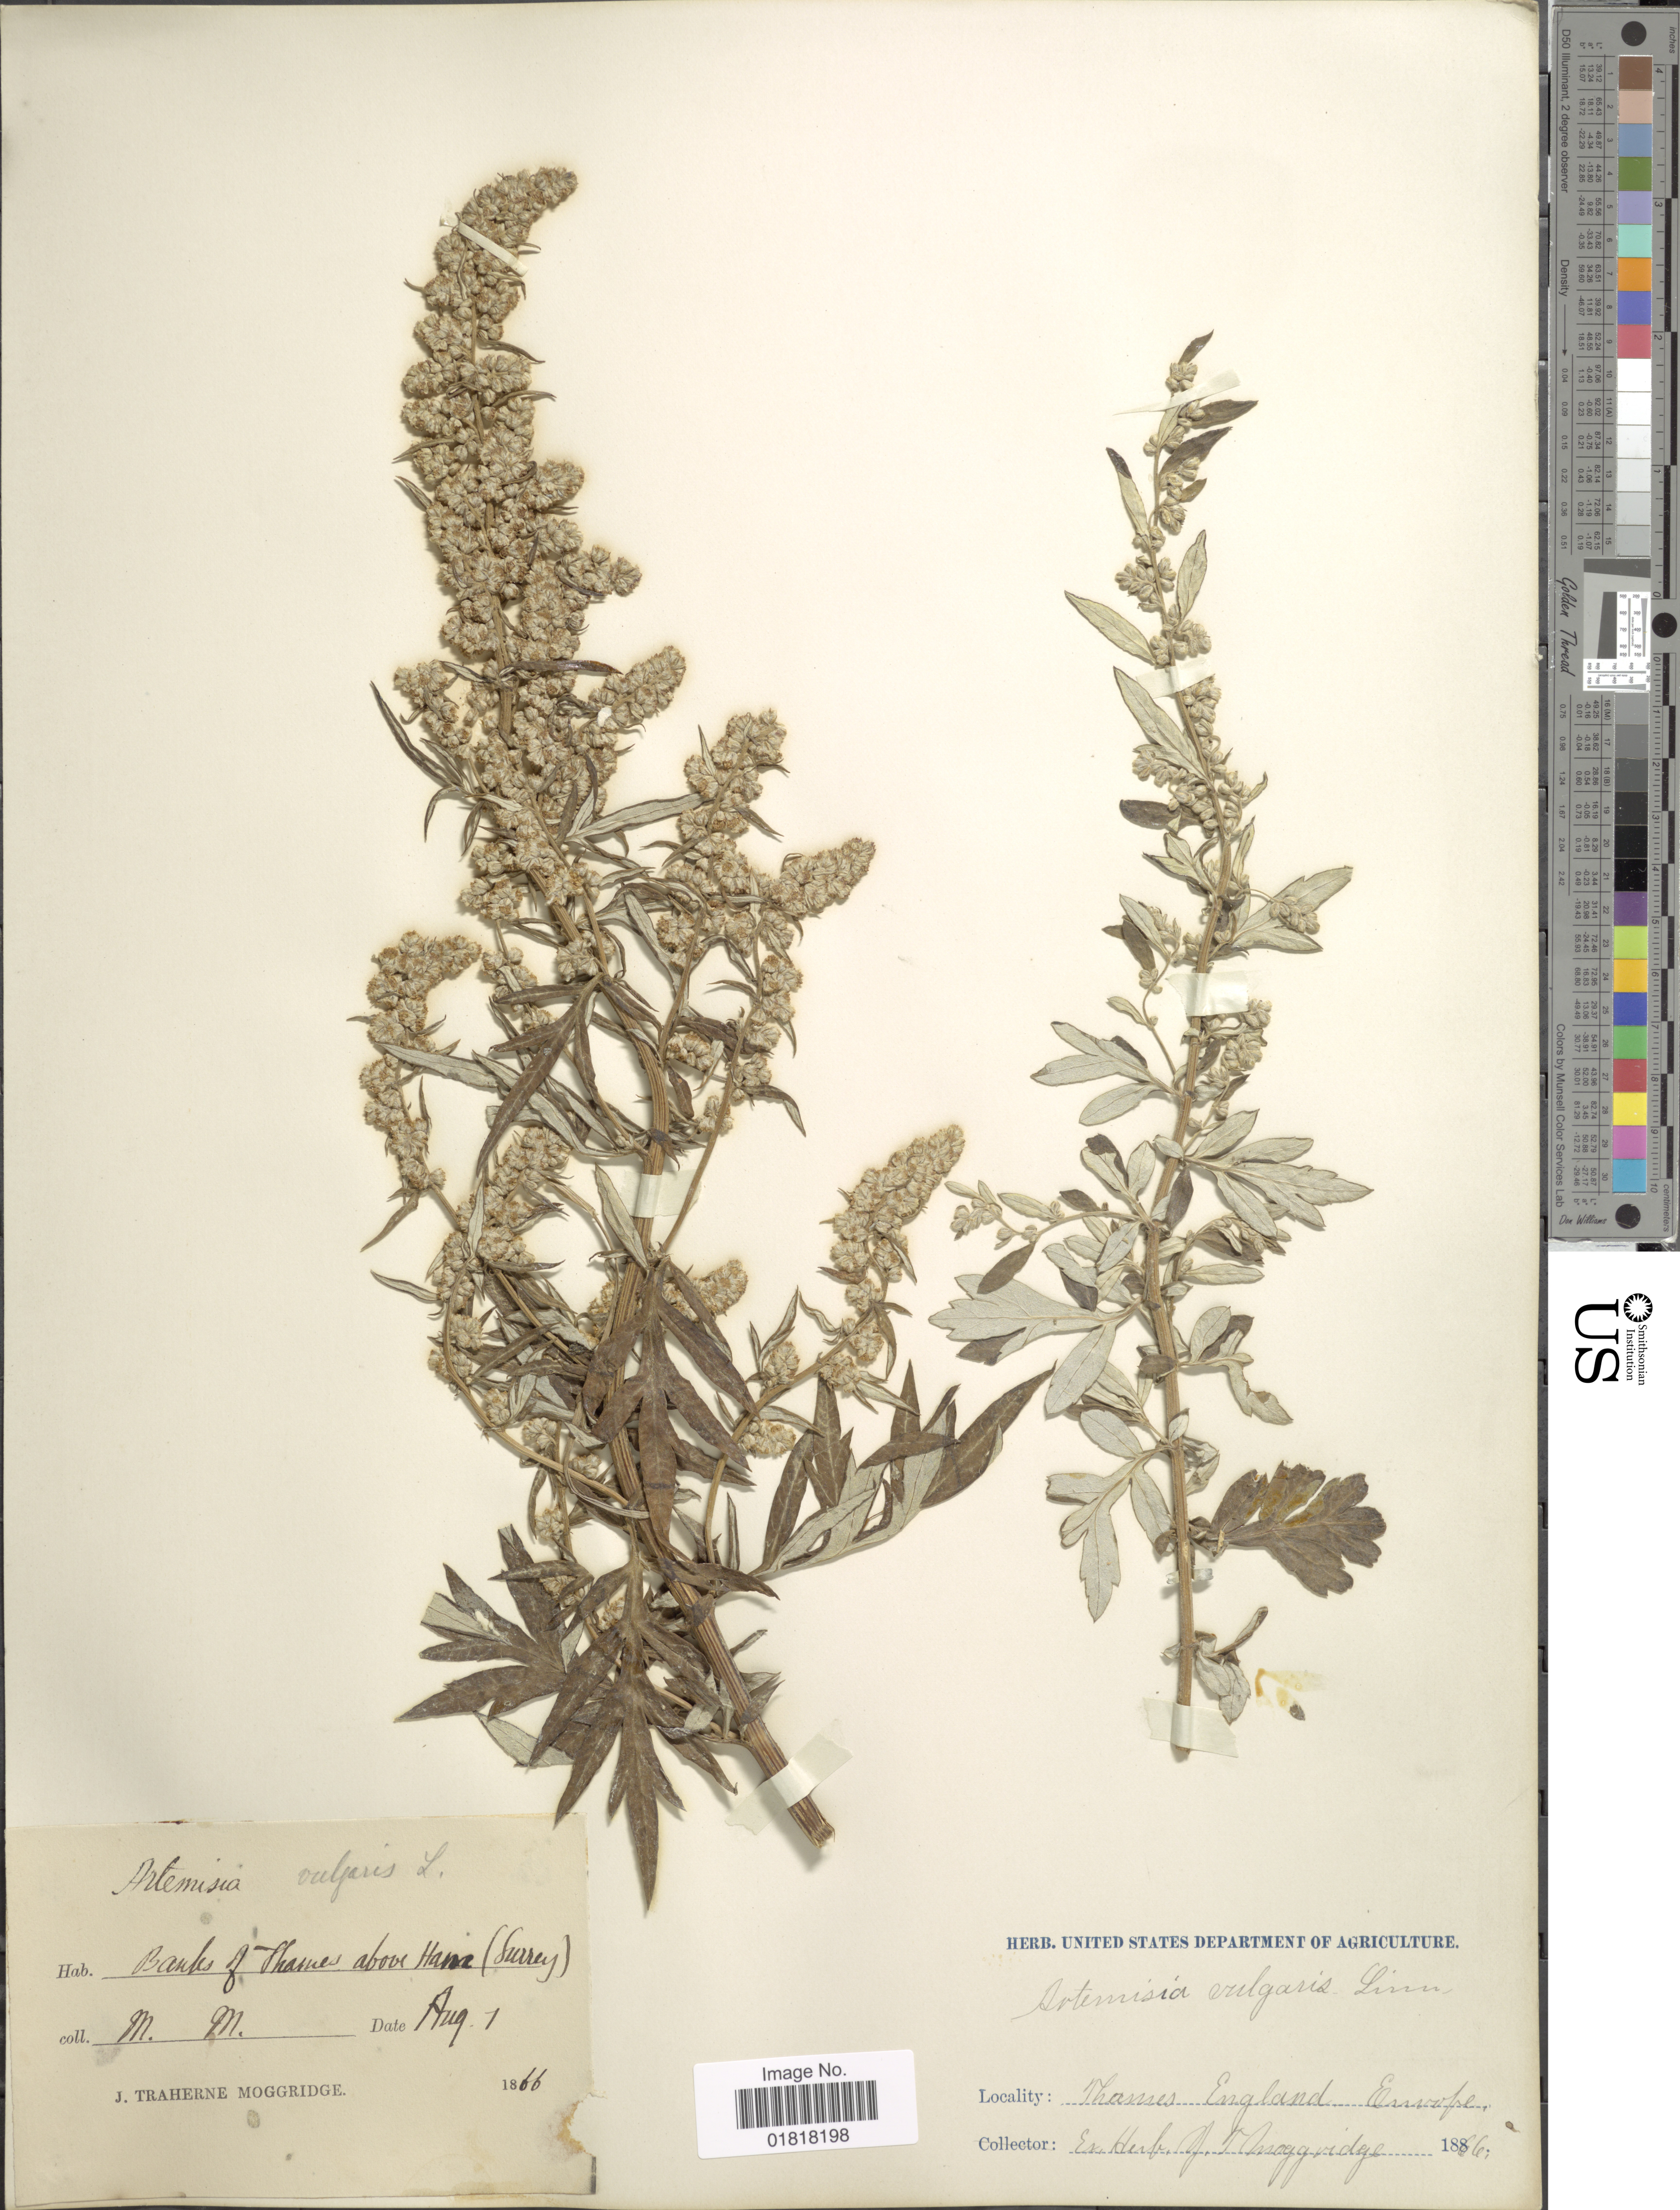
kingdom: Plantae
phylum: Tracheophyta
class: Magnoliopsida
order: Asterales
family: Asteraceae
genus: Artemisia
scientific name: Artemisia vulgaris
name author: L.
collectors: J. T. Moggridge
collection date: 1866-08-01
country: United Kingdom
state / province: England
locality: Banks of Thamas above Ham (Surrey),